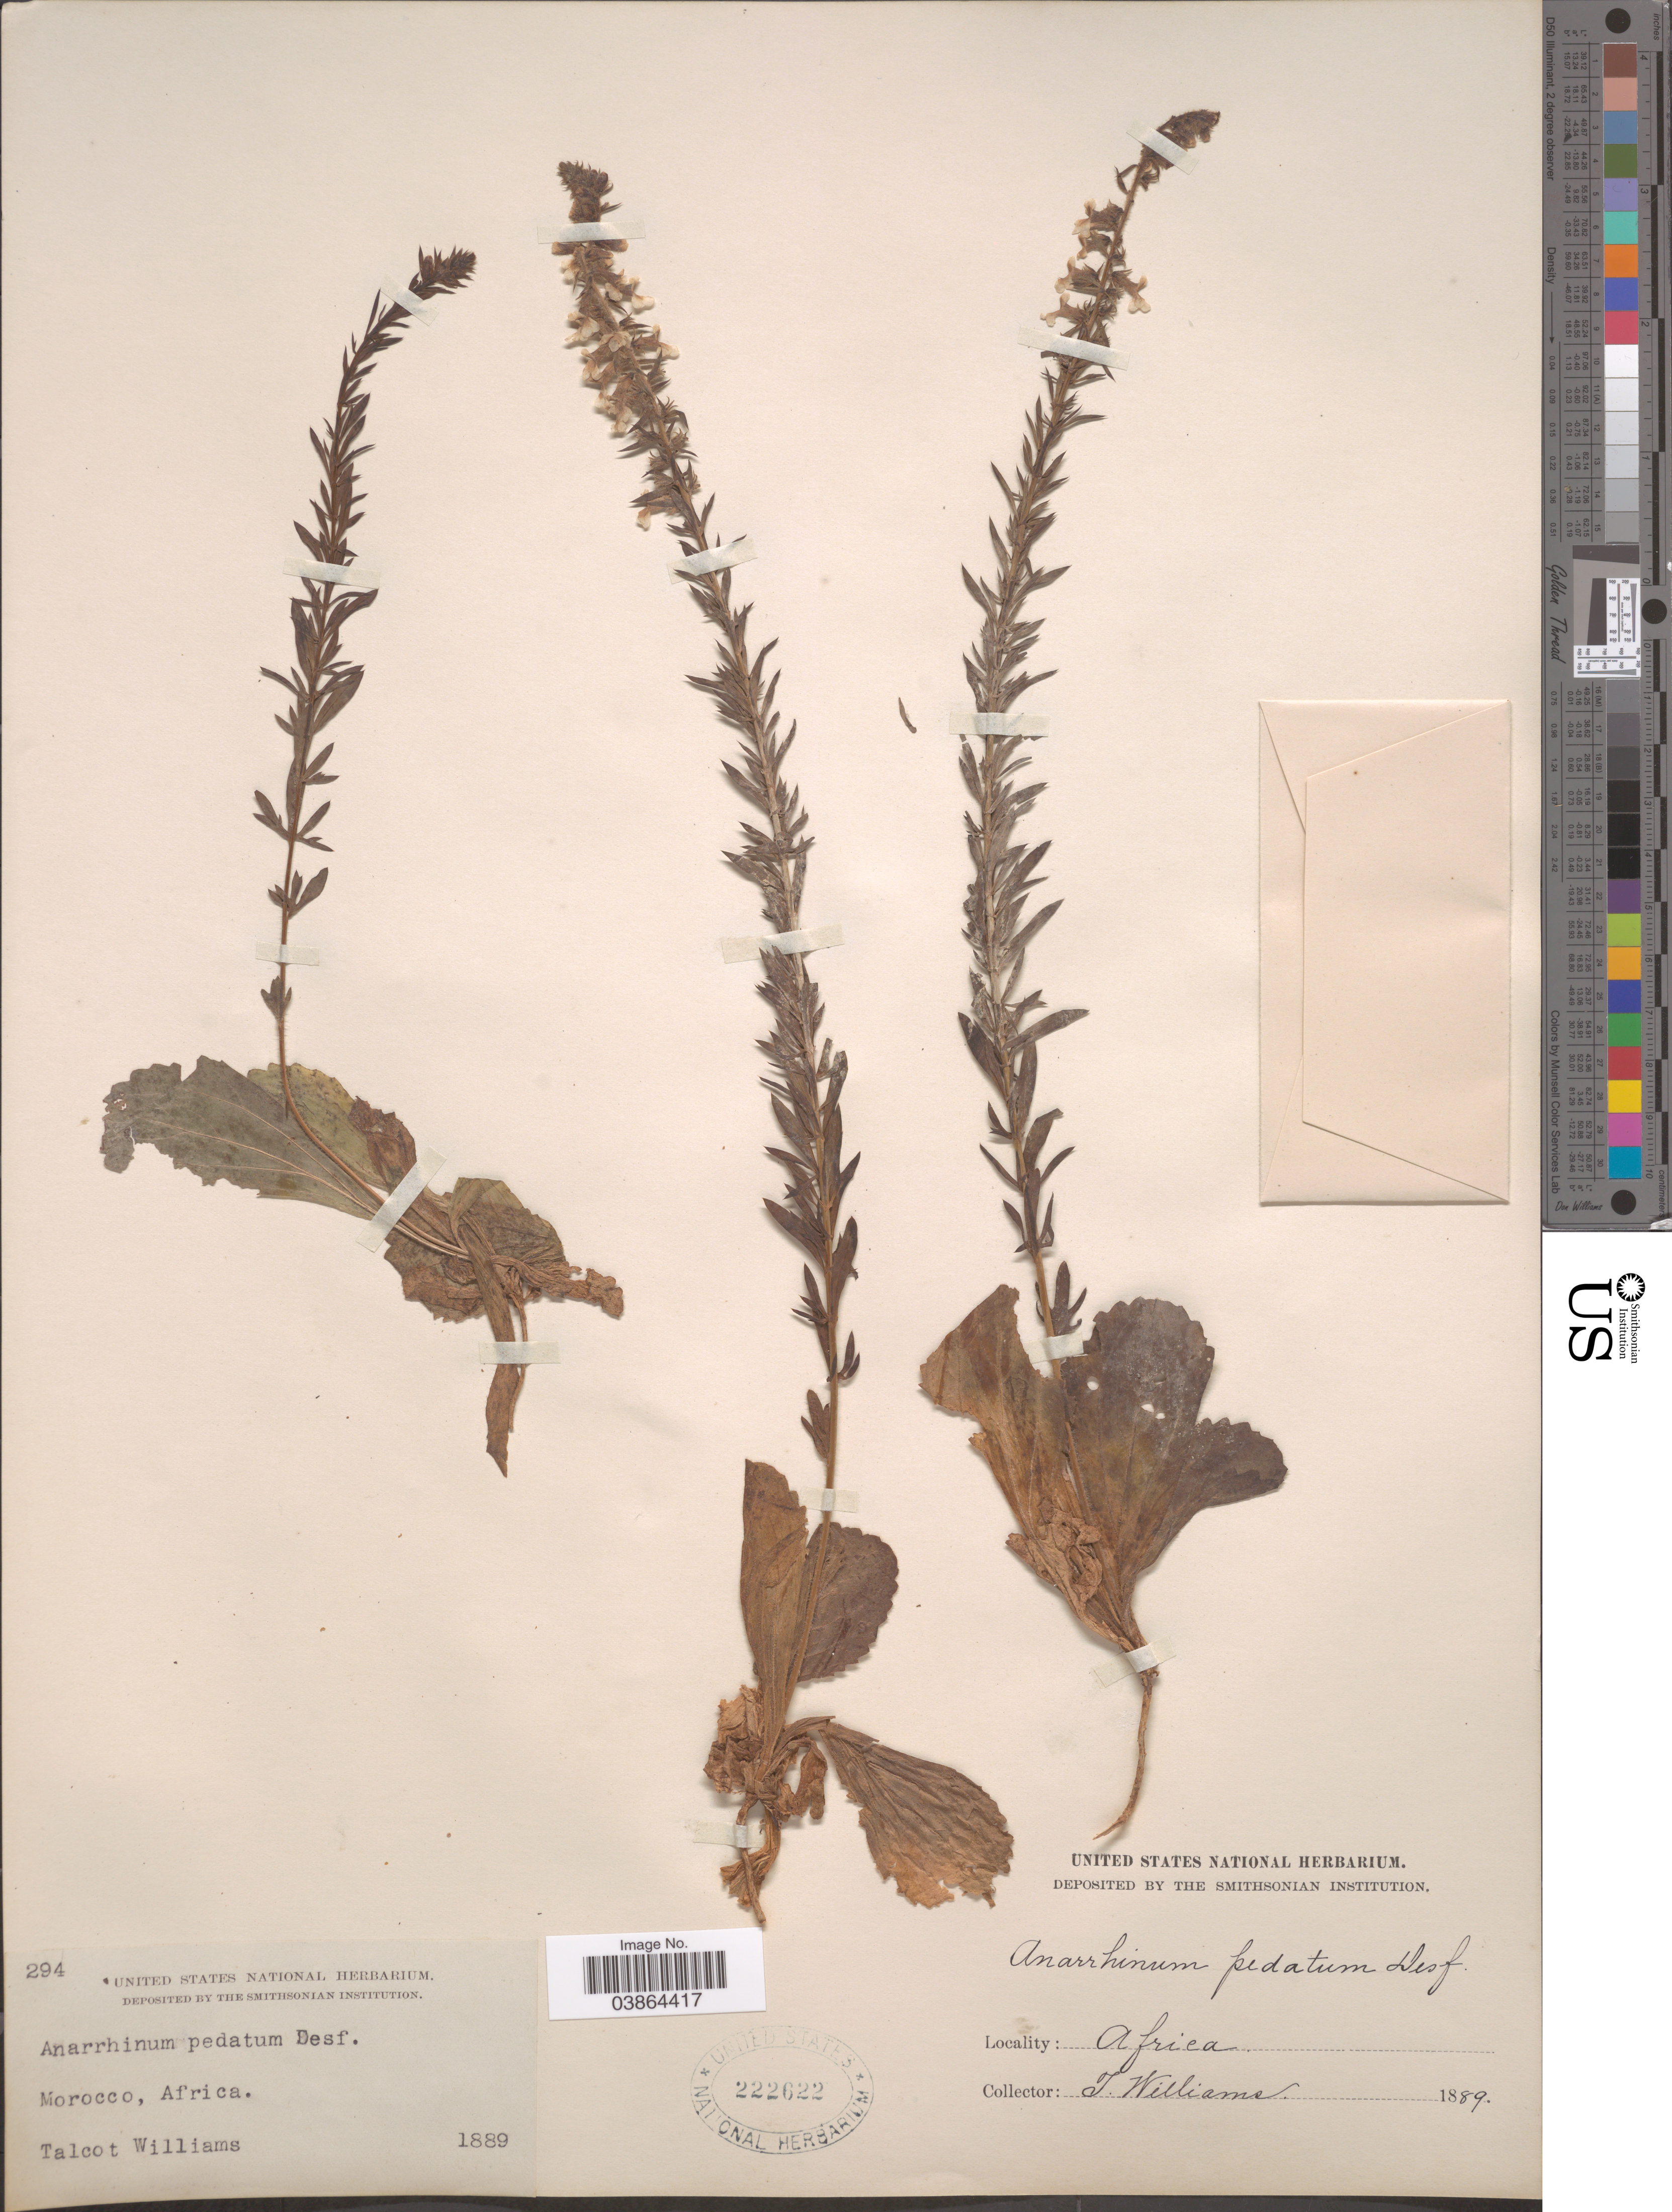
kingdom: Plantae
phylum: Tracheophyta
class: Magnoliopsida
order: Lamiales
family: Plantaginaceae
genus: Anarrhinum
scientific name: Anarrhinum pedatum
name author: Desf.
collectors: T. Williams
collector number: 294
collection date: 1889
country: Morocco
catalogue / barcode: US 222622